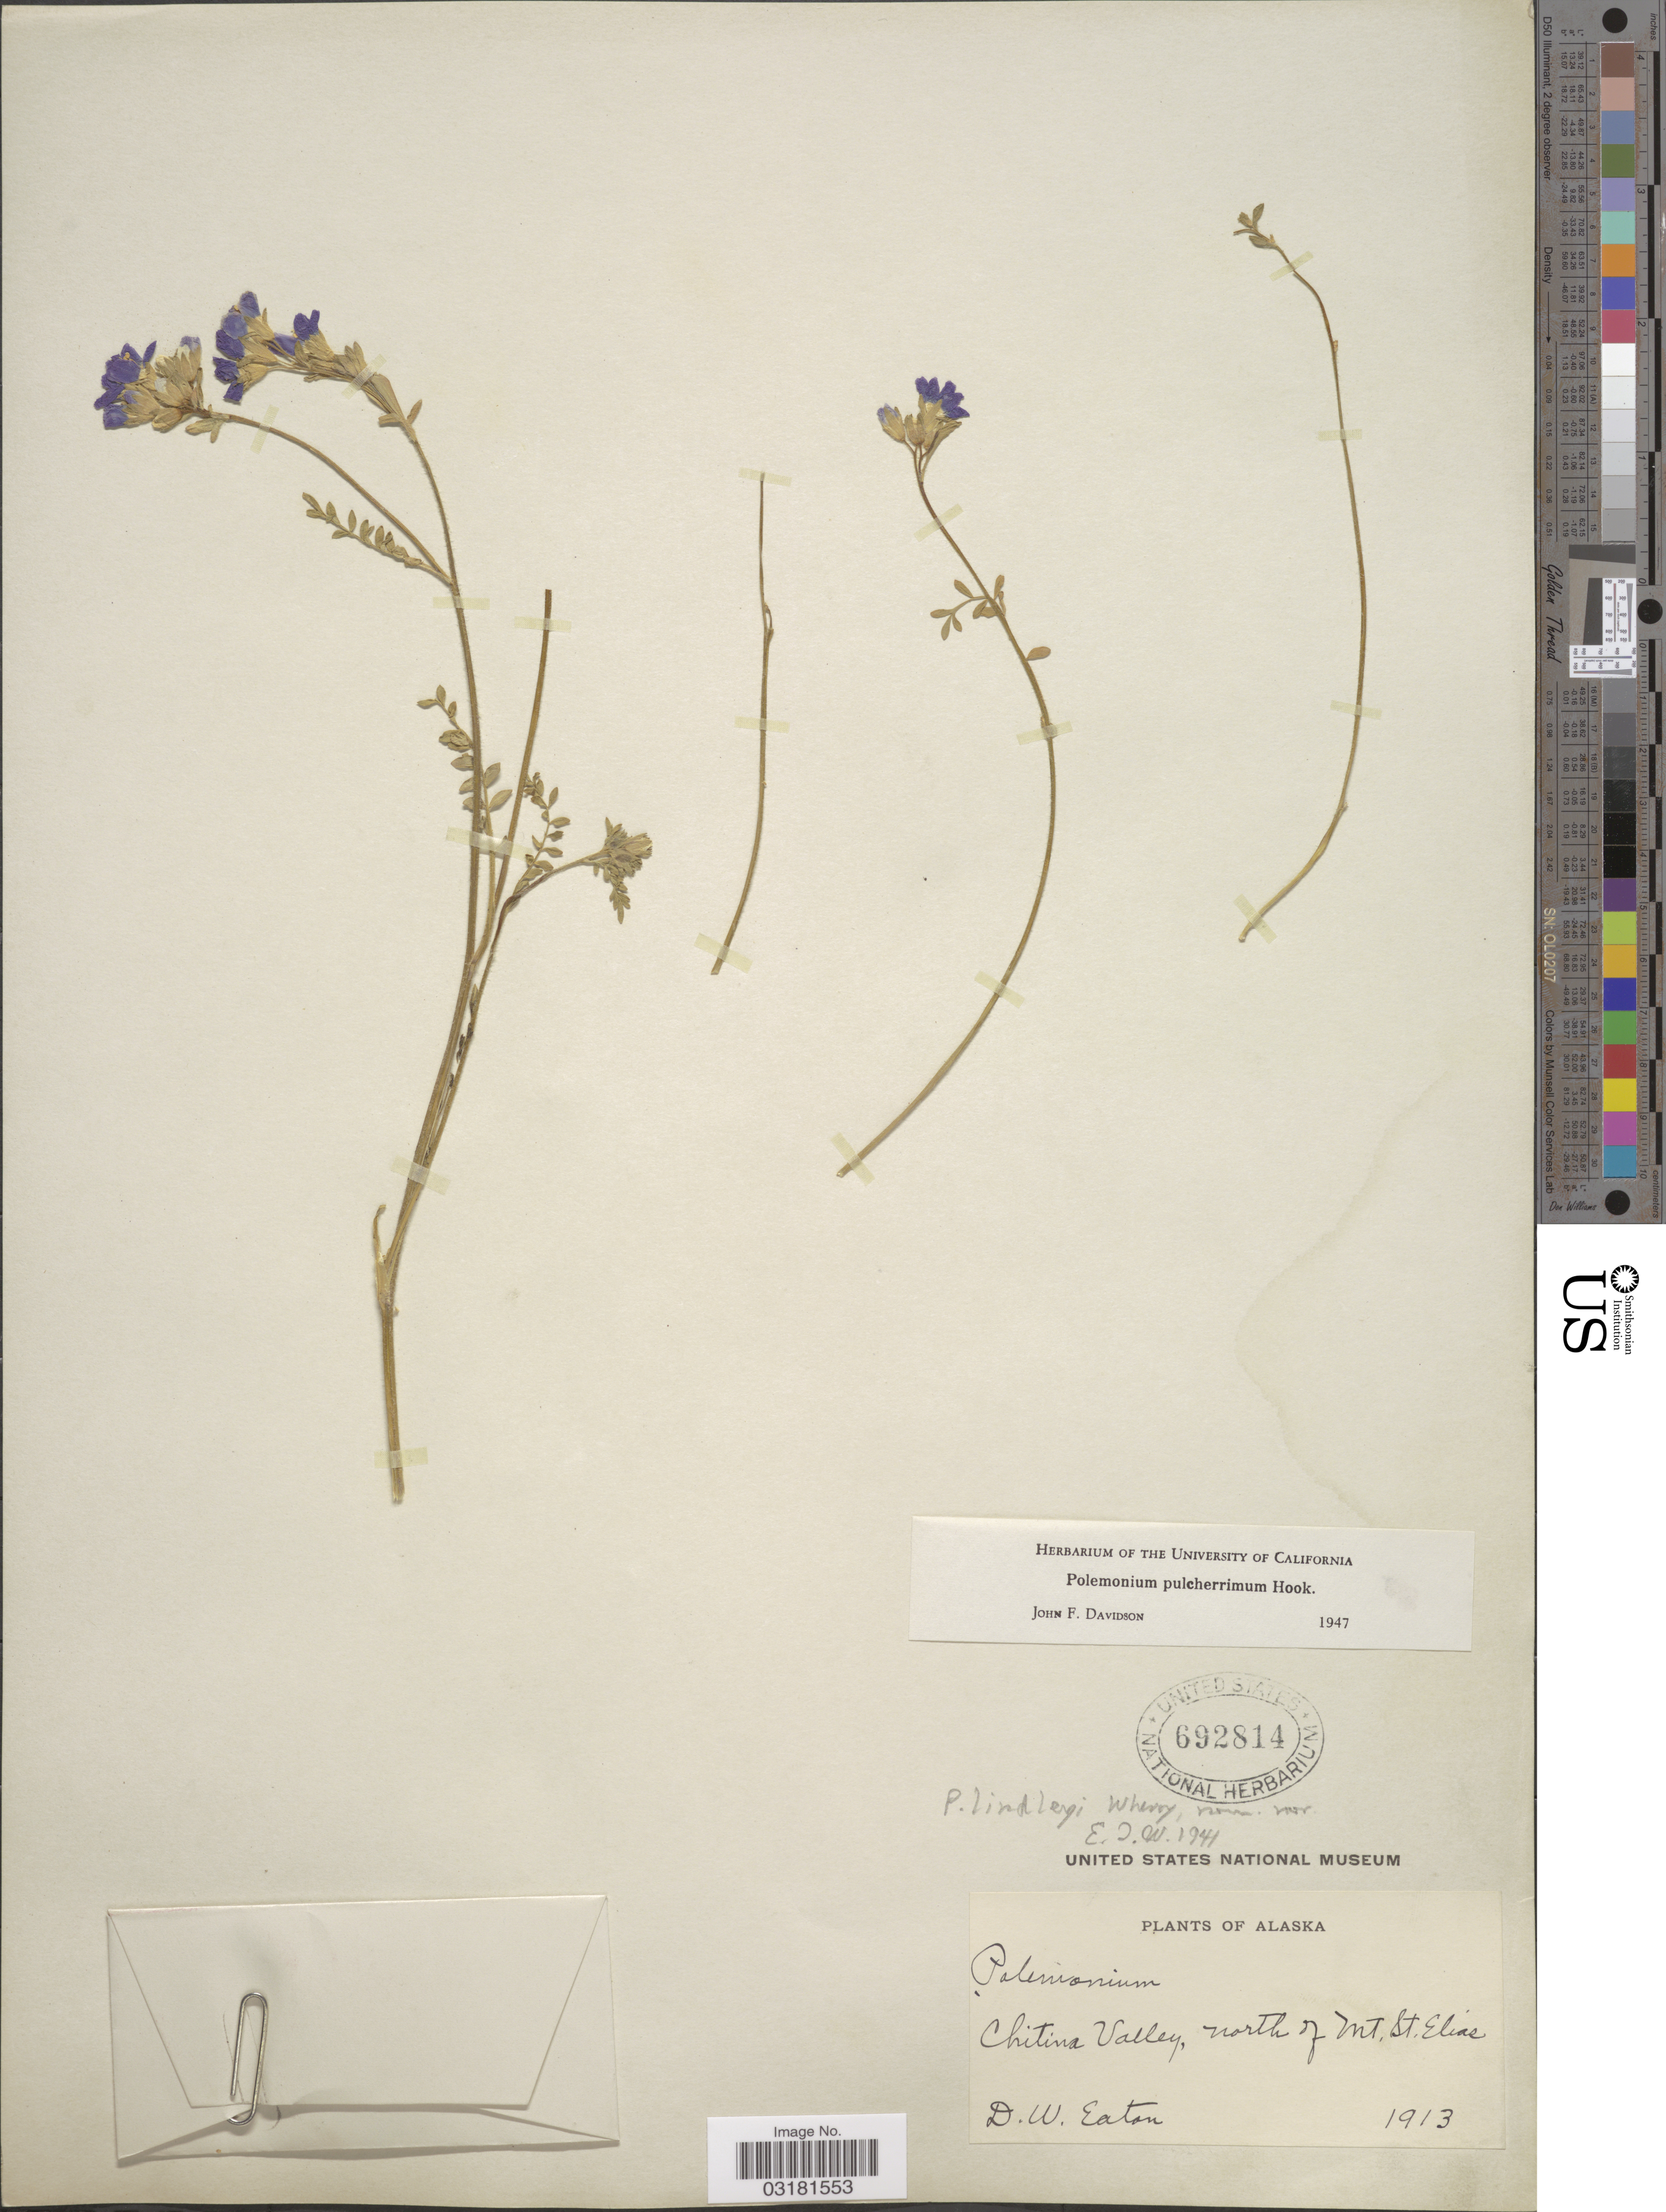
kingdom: Plantae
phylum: Tracheophyta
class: Magnoliopsida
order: Ericales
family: Polemoniaceae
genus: Polemonium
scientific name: Polemonium pulcherrimum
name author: Hook.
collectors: D. Eaton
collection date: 1913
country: United States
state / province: Alaska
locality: Chitina Valley, north of Mt. St. Elias.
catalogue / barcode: US 692814